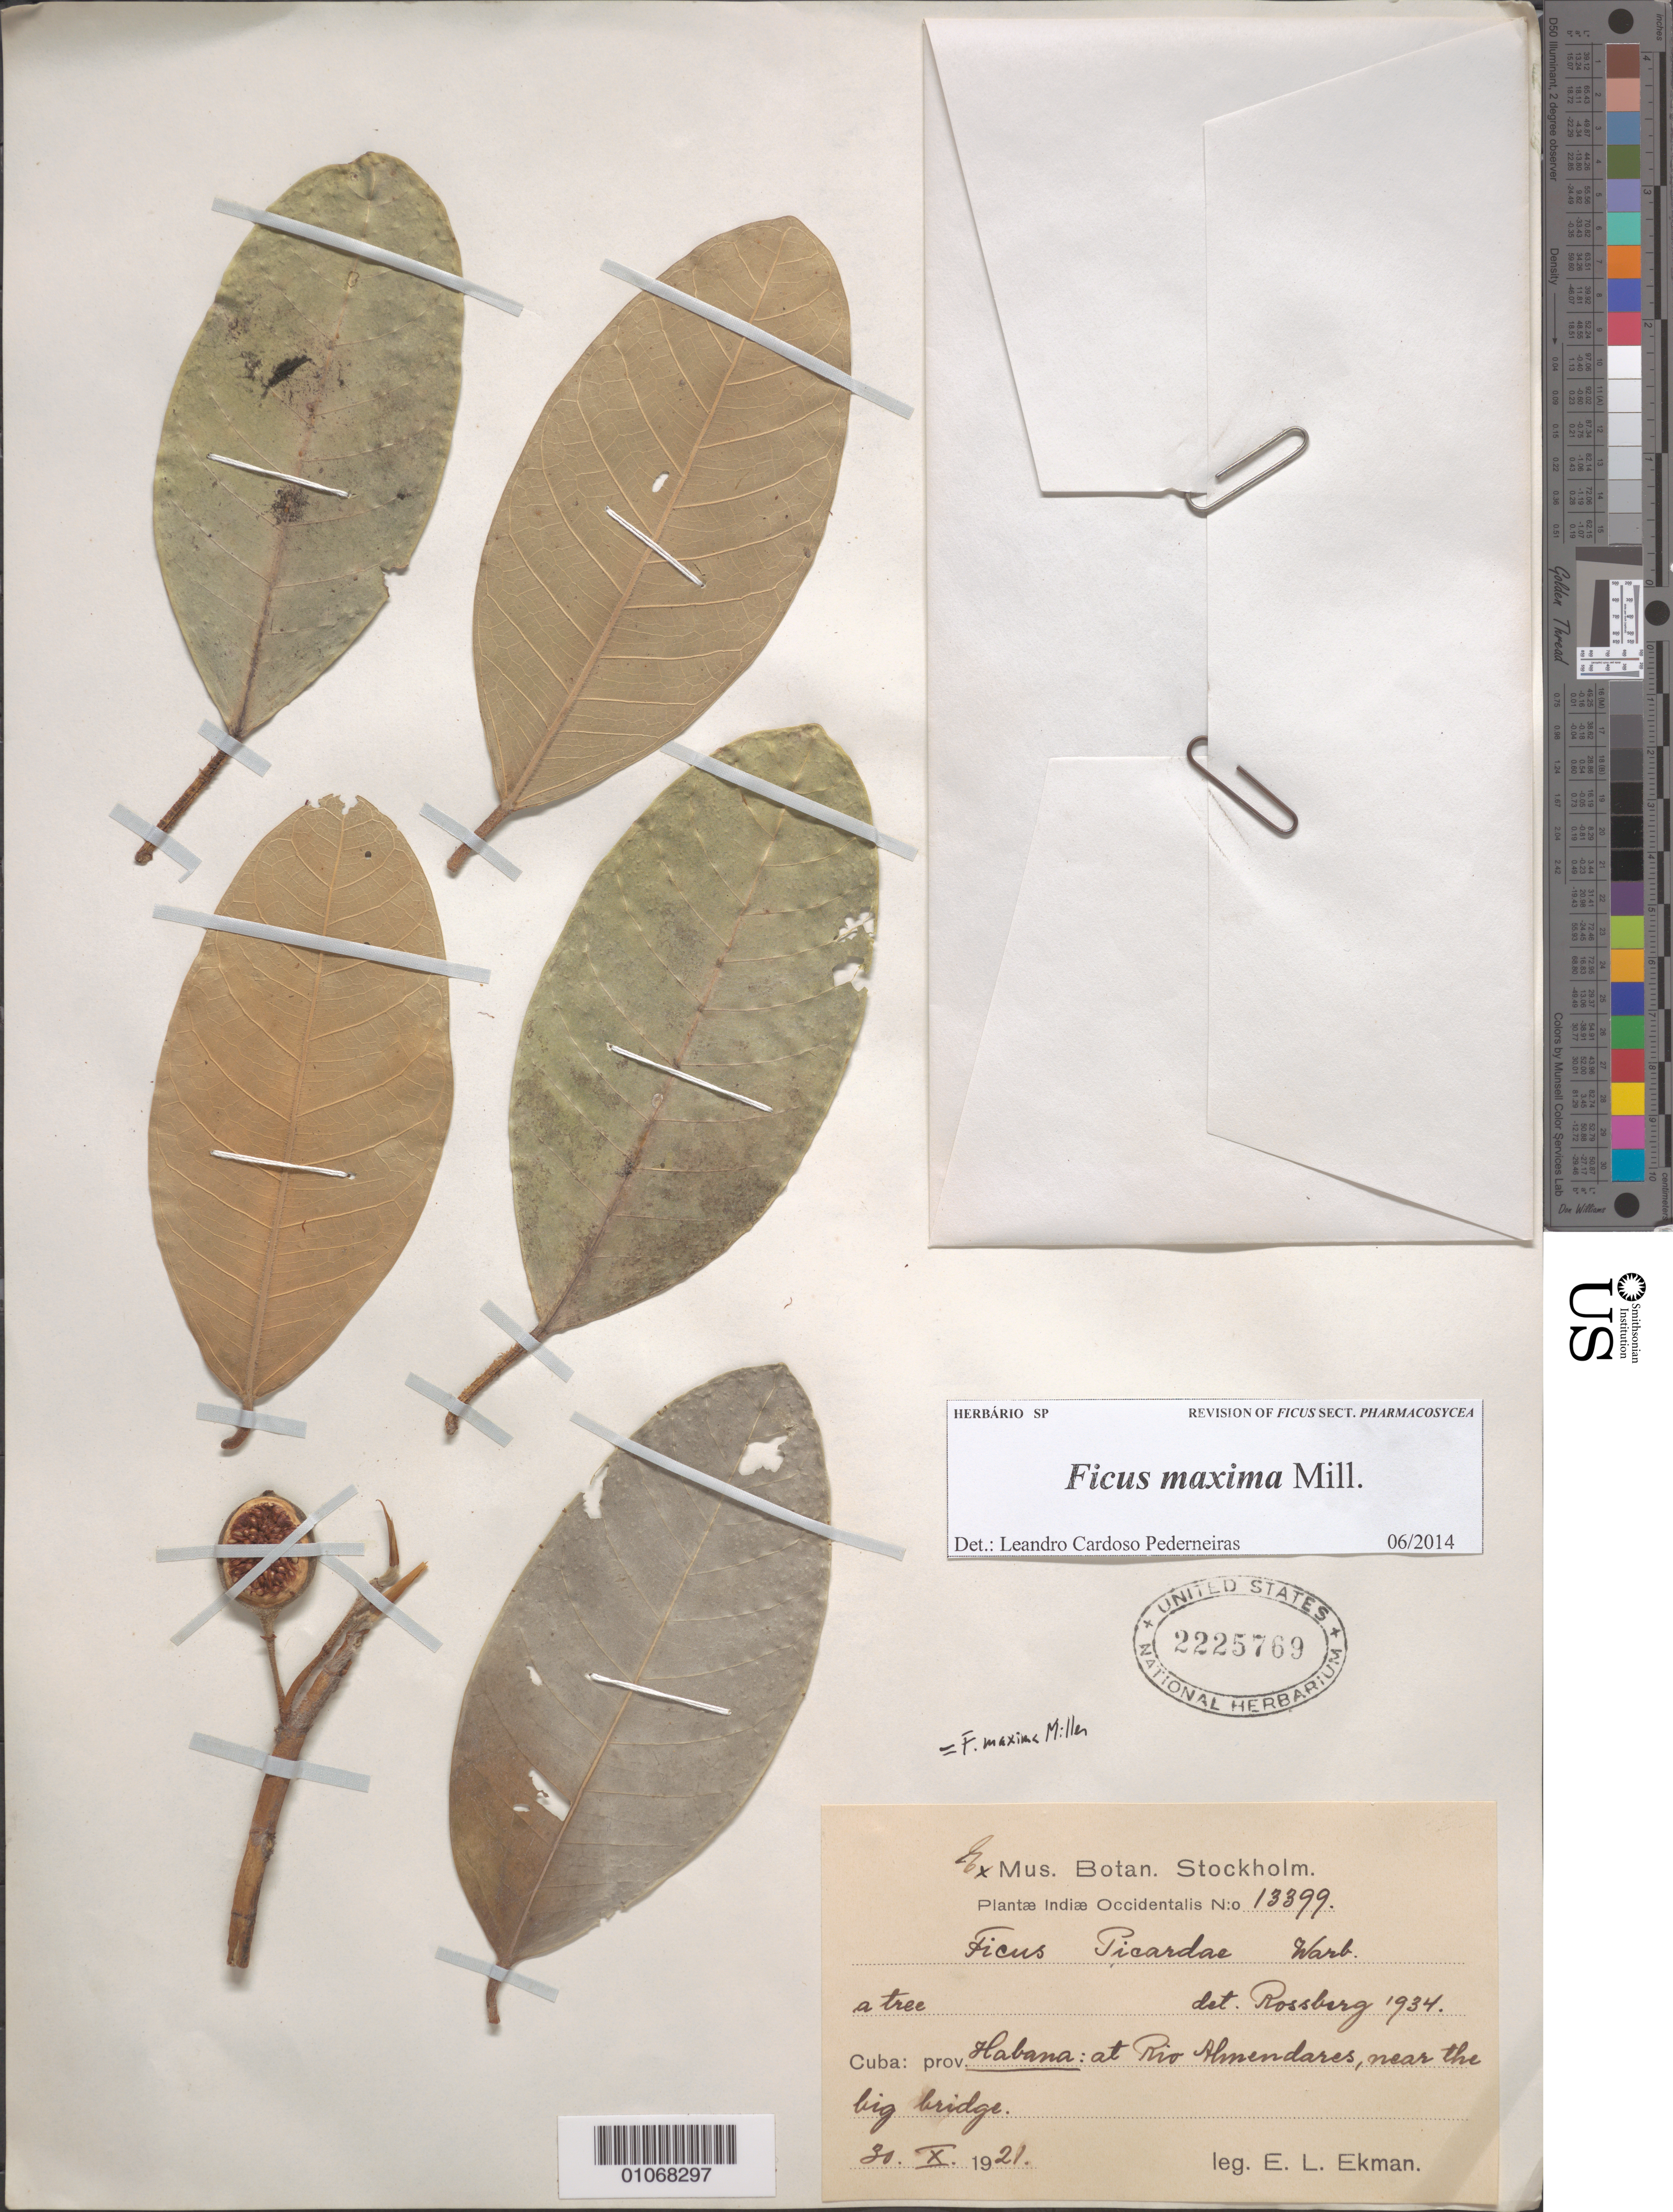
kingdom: Plantae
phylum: Tracheophyta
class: Magnoliopsida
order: Rosales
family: Moraceae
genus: Ficus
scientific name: Ficus maxima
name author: Mill.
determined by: Cardoso Pederneiras, L.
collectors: E. L. Ekman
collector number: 13399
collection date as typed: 30 Oct 1921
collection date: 1921-10-30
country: Cuba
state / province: La Habana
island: Cuba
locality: At Rio Almendares, near the big bridge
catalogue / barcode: US 2225769